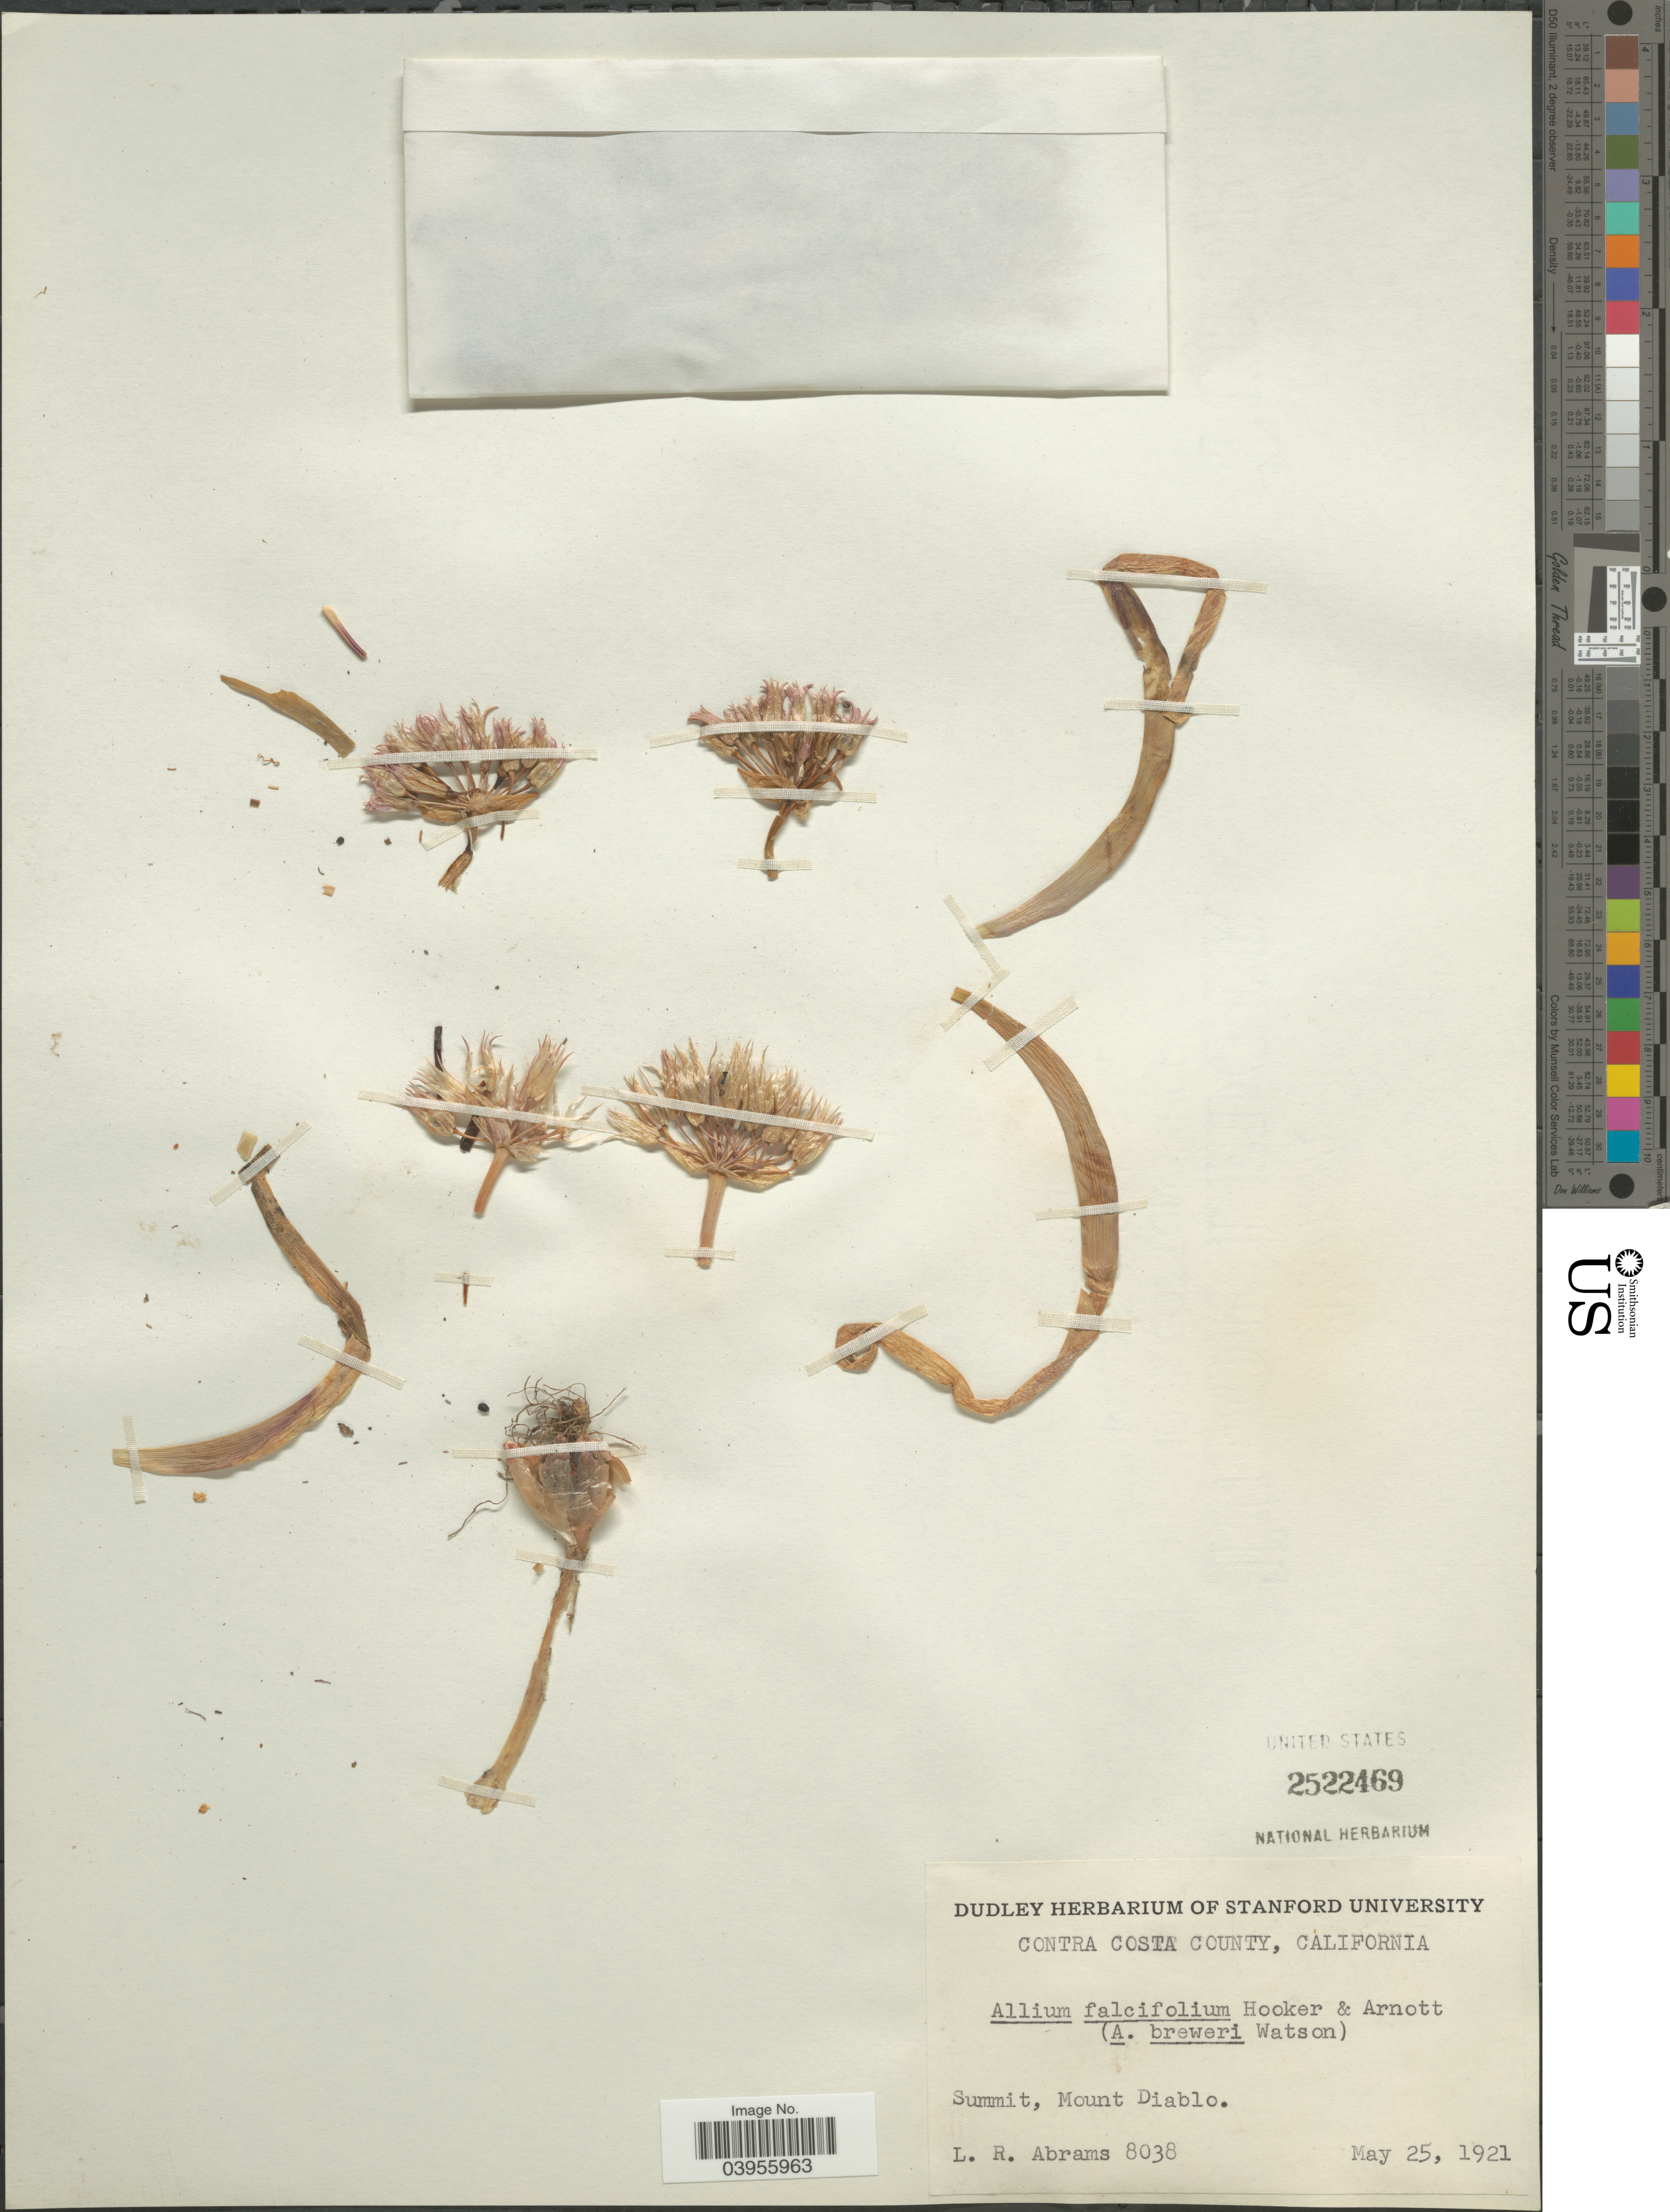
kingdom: Plantae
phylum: Tracheophyta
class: Liliopsida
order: Asparagales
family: Amaryllidaceae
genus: Allium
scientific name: Allium falcifolium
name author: Hook. & Arn.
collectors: L. Abrams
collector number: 8038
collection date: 1921-05-25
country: United States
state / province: California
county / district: Contra Costa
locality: Contra Costa County. Summit, Mount Diablo.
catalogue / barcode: US 2522469